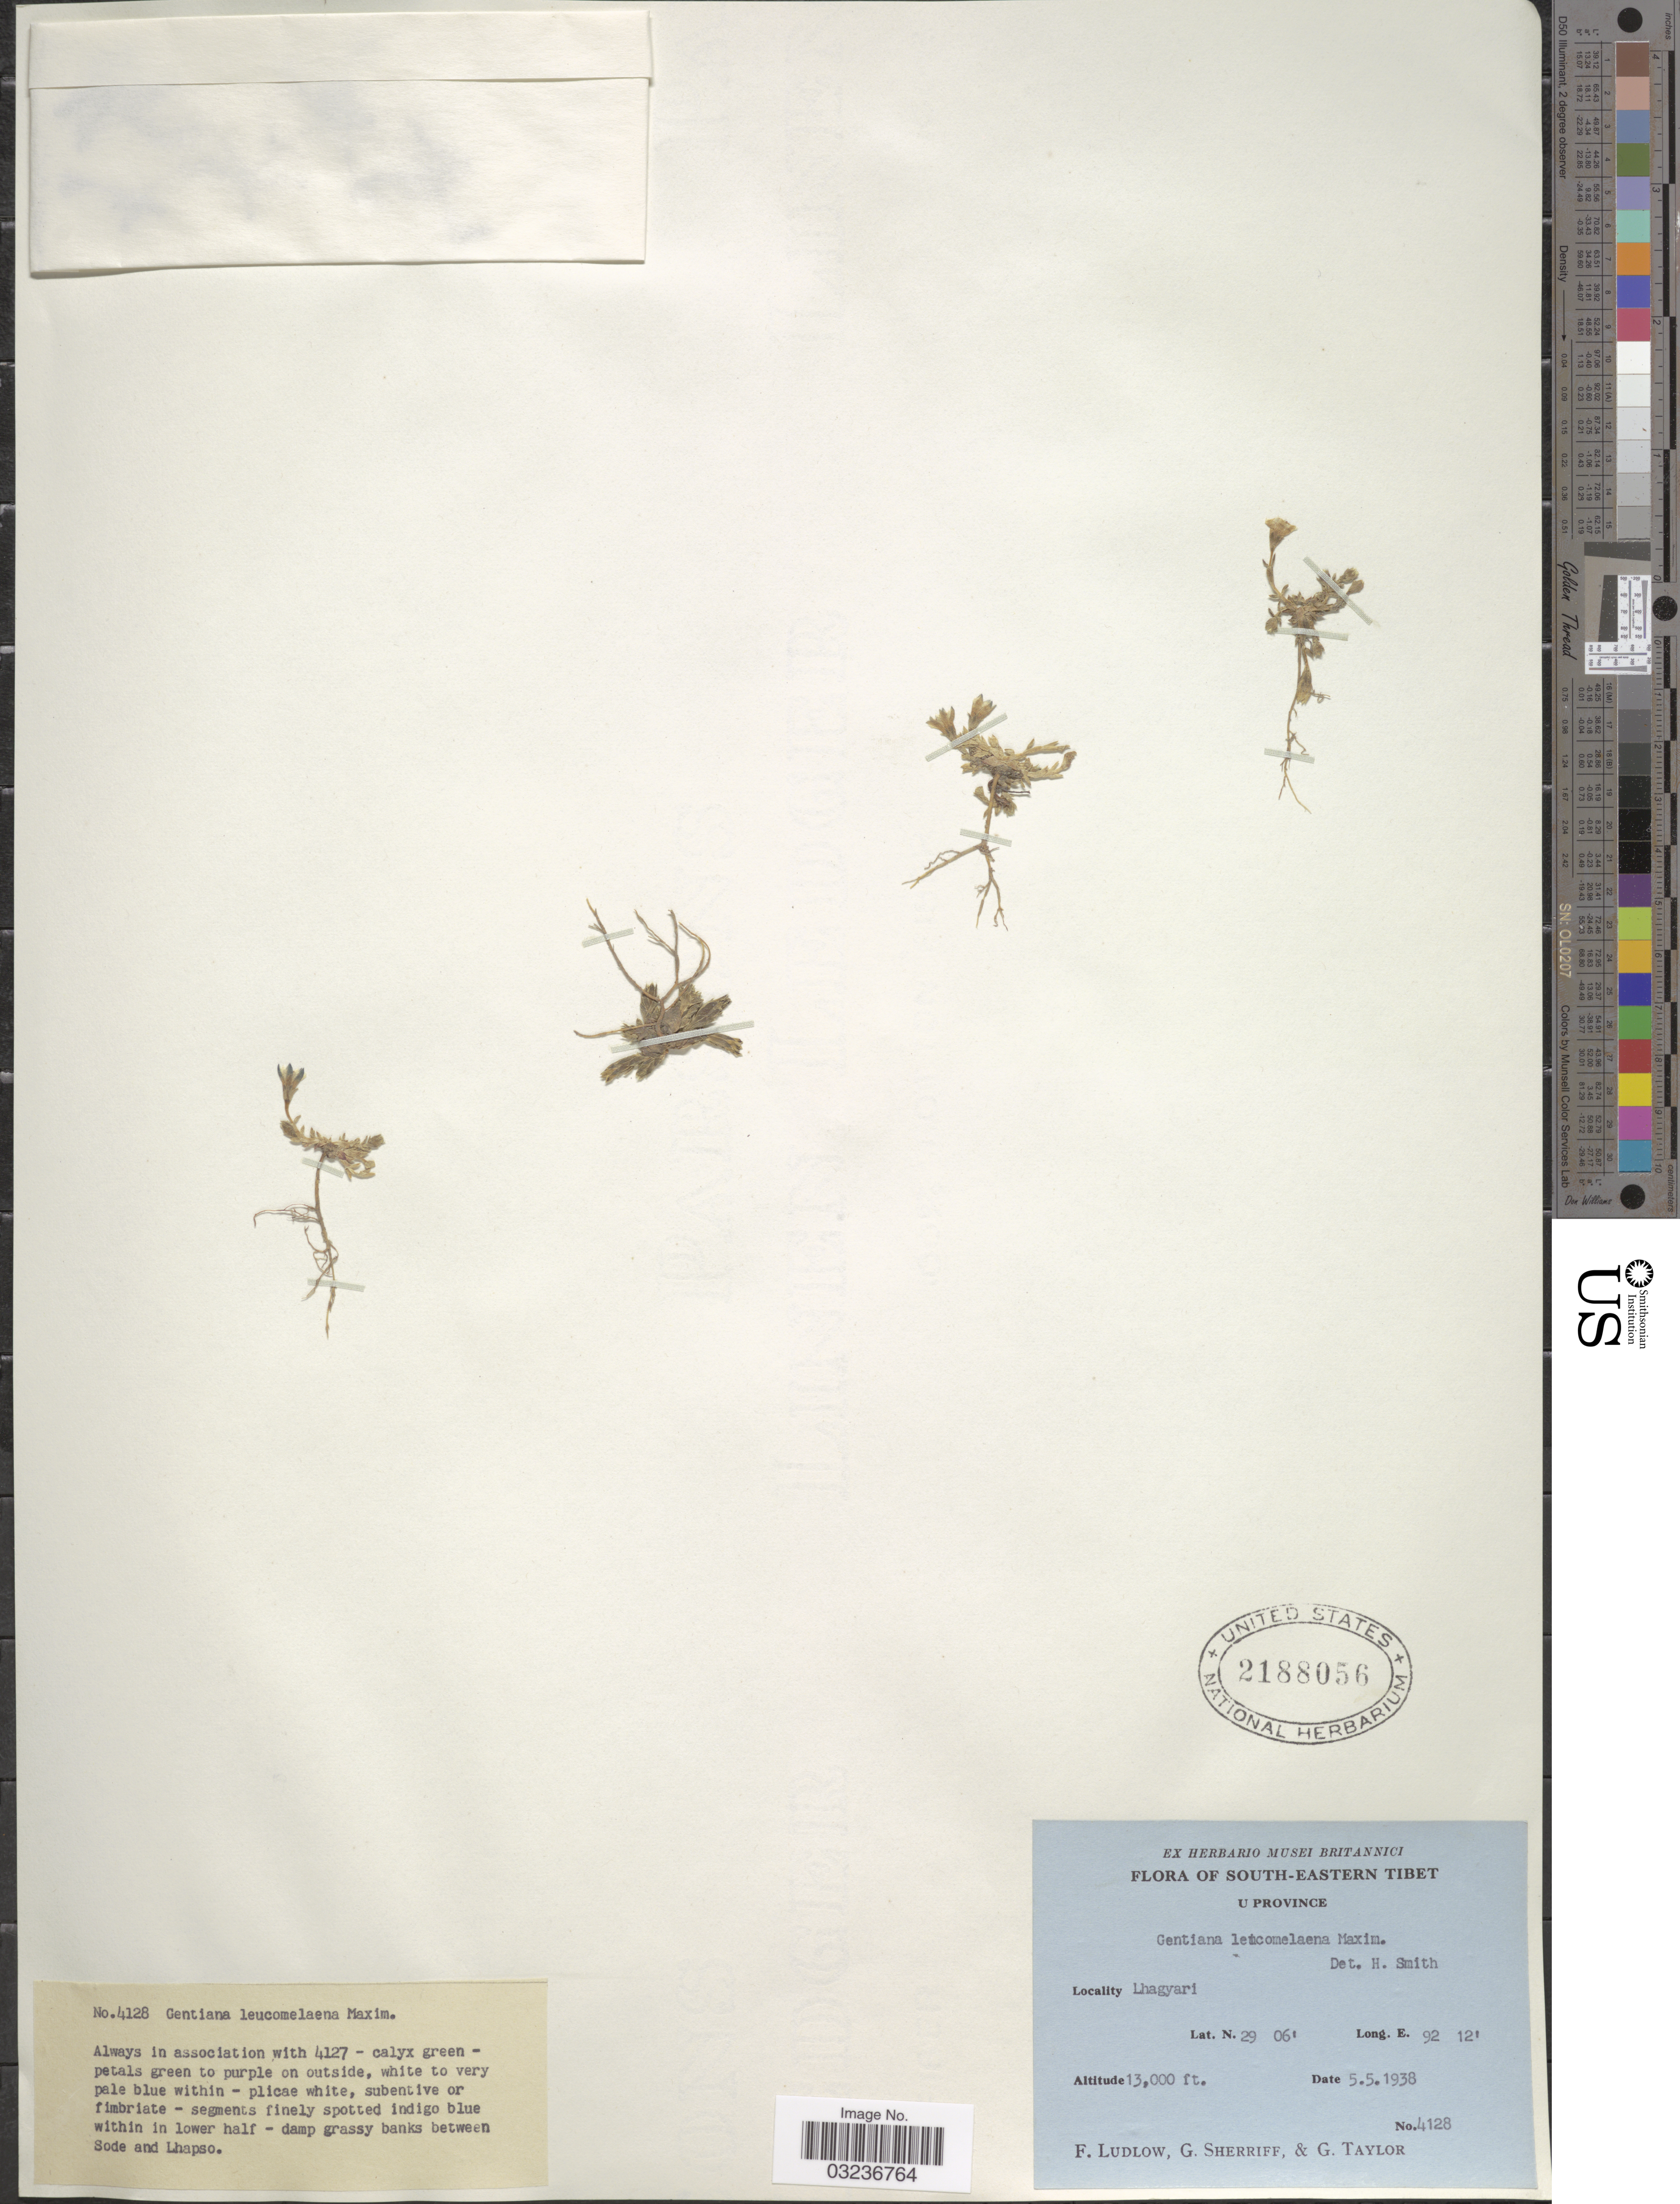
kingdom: Plantae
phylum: Tracheophyta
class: Magnoliopsida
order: Gentianales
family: Gentianaceae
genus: Gentiana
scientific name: Gentiana leucomelaena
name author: Maxim.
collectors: F. Ludlow, G. Sherriff & G. Taylor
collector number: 4128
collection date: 1938-05-05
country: China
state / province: Xizang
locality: South-Eastern Tibet, U Province, Lhagyari.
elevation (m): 3962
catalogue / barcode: US 2188056